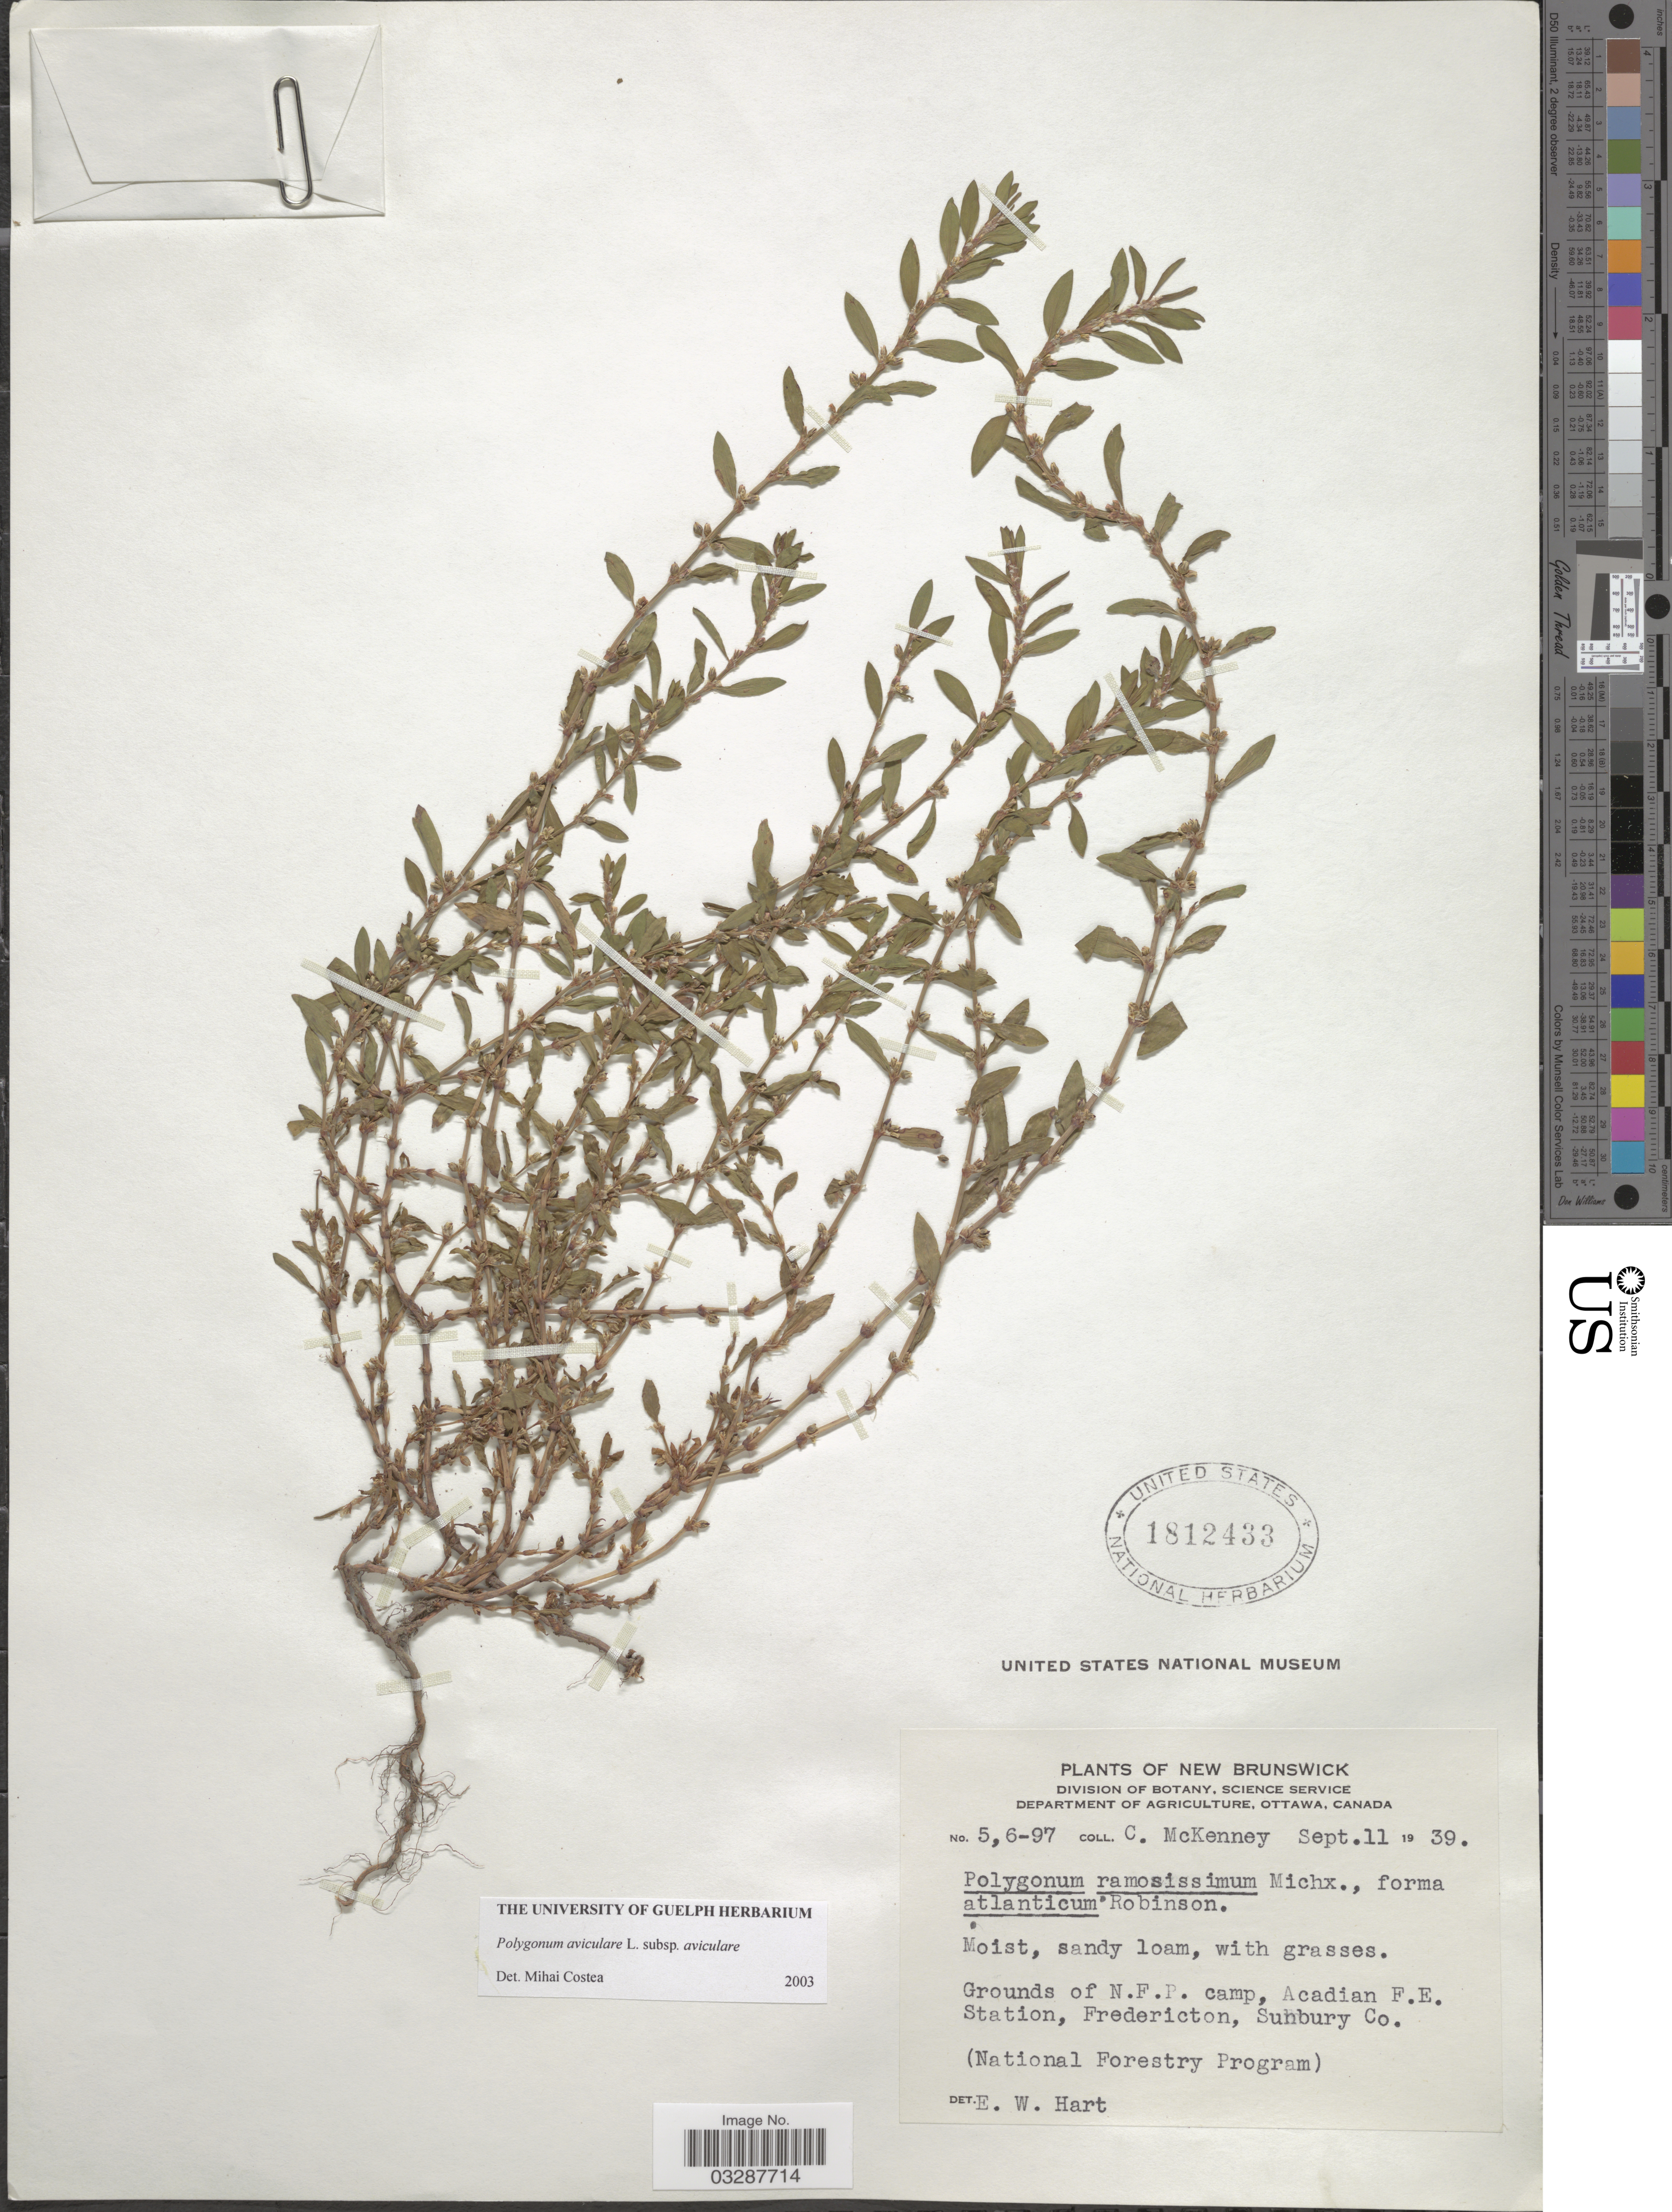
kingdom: Plantae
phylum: Tracheophyta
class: Magnoliopsida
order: Caryophyllales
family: Polygonaceae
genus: Polygonum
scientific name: Polygonum aviculare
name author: L.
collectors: C. McKenney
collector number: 5,6-97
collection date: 1939-09-11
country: Canada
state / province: New Brunswick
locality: Grounds of N.F.P. camp, Acadian F.E. Station, Fredericton, Sunbury Co.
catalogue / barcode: US 1812433